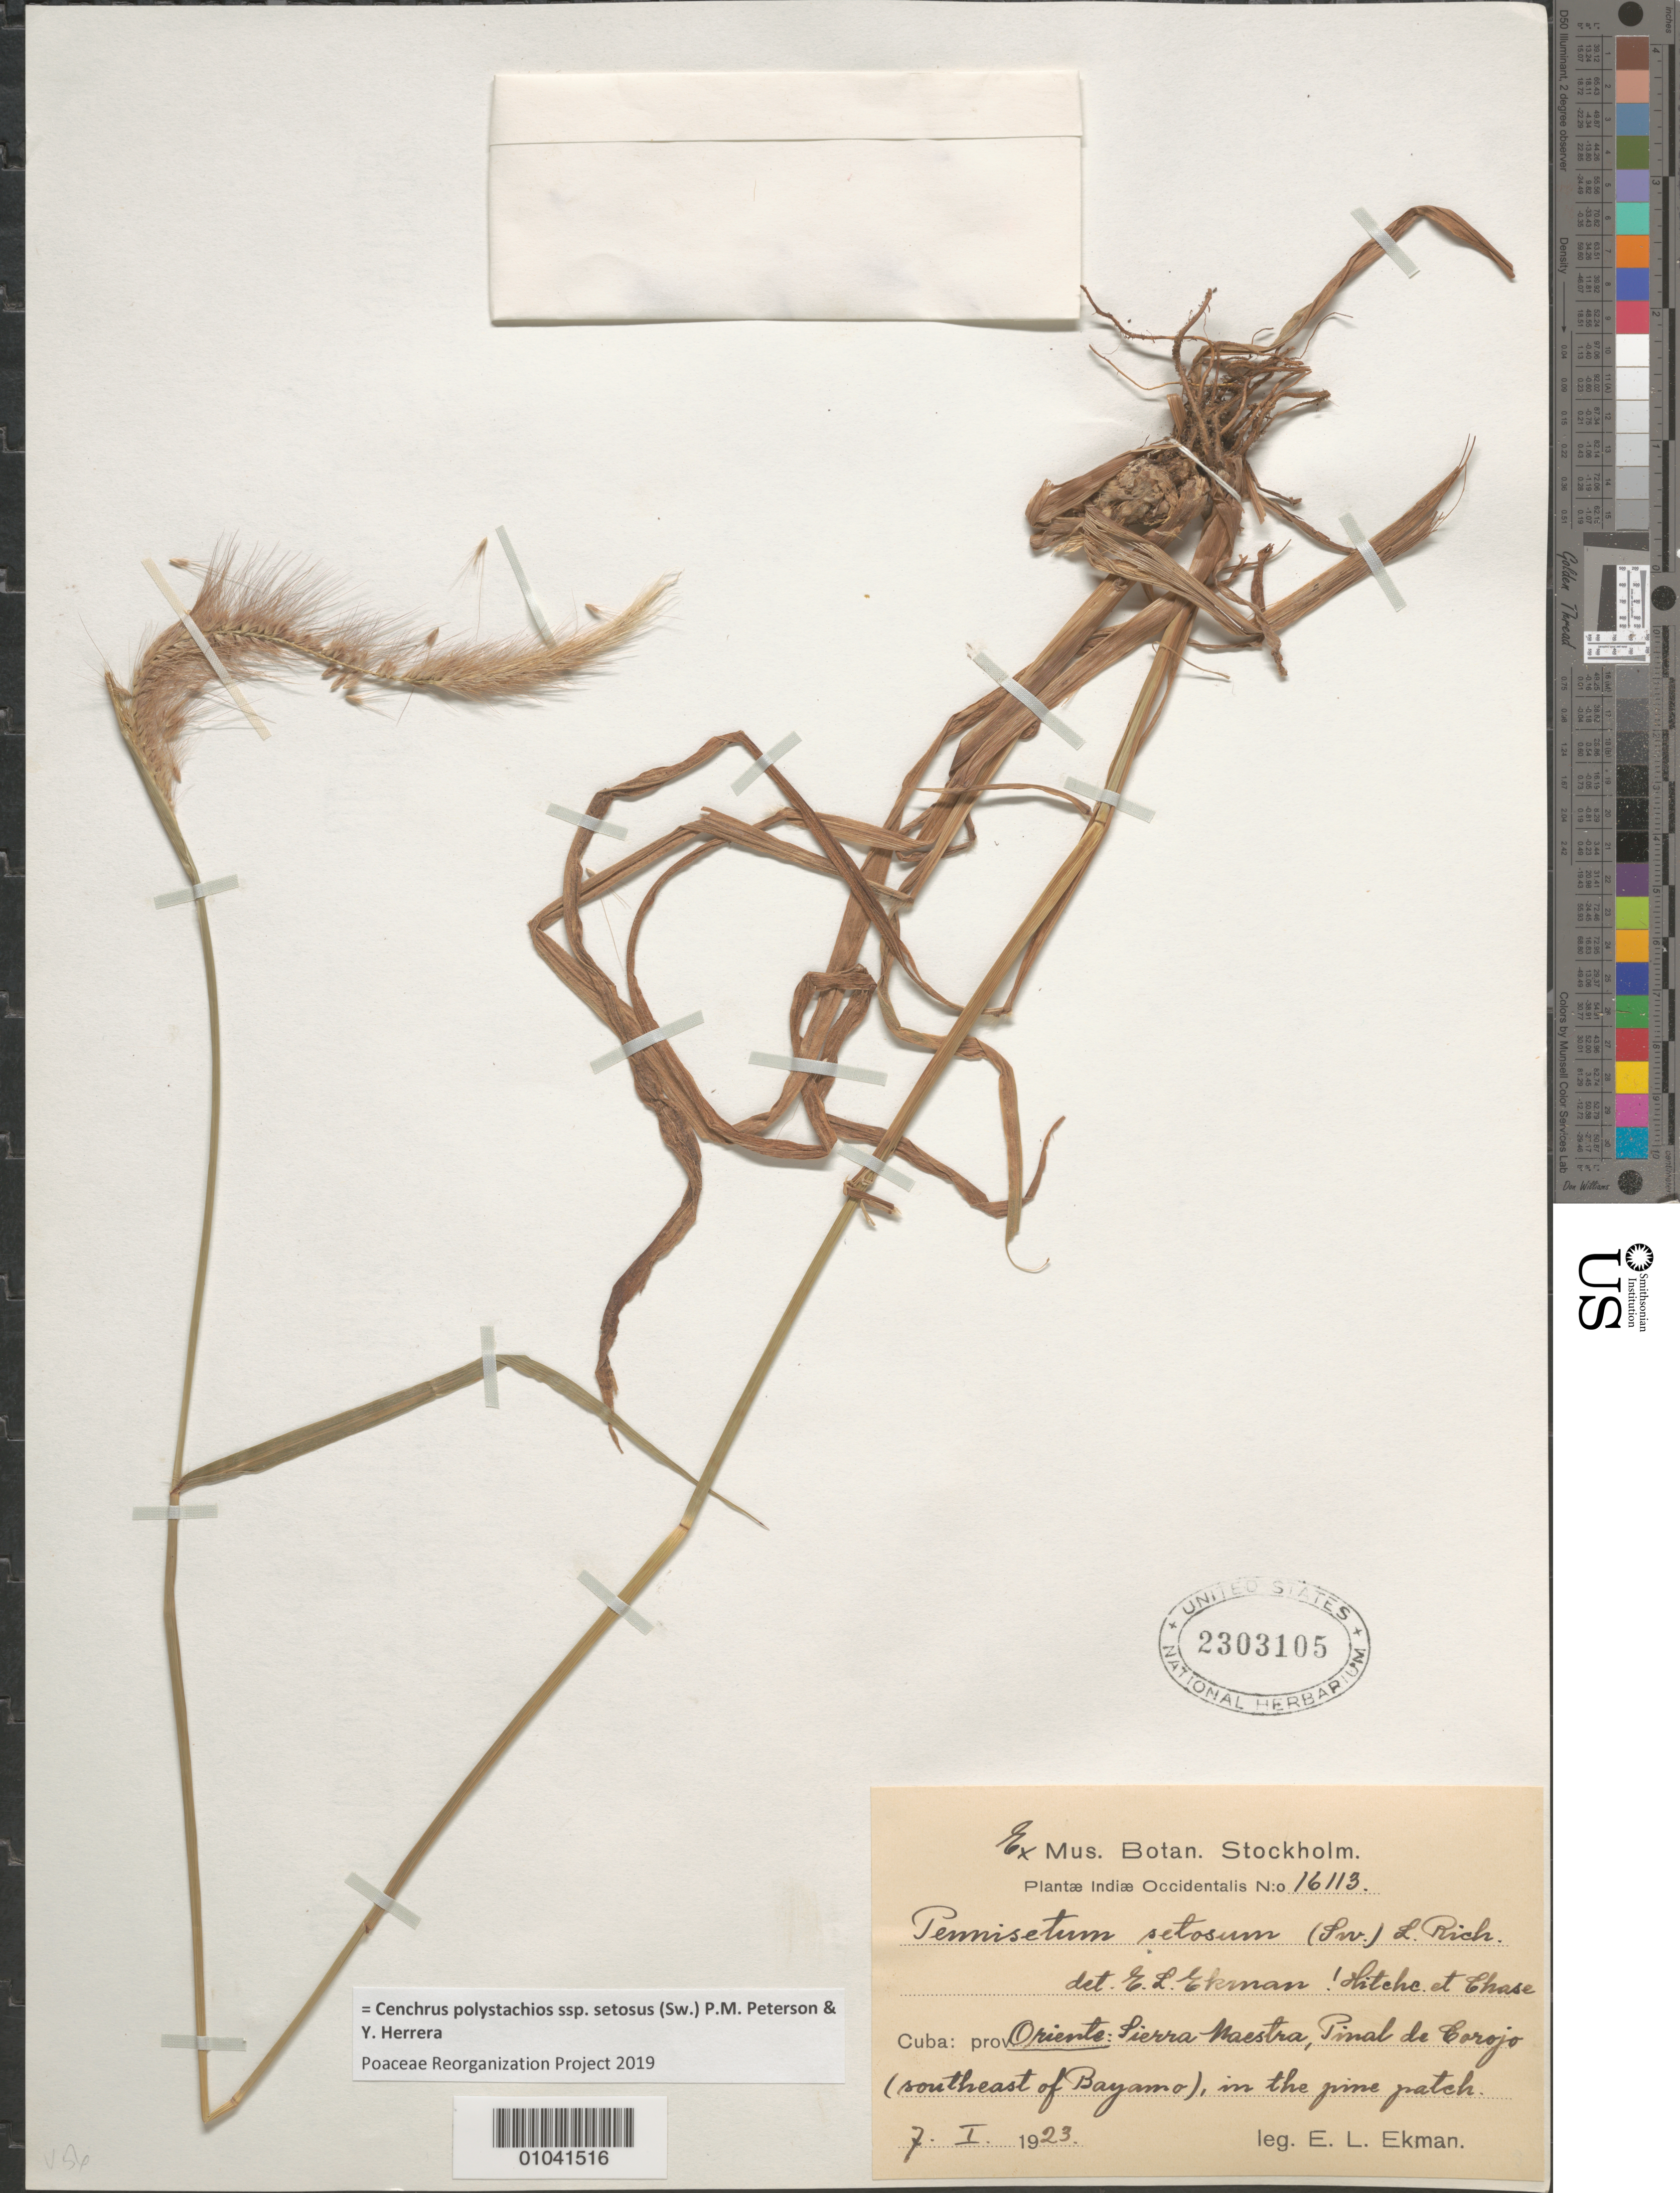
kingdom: Plantae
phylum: Tracheophyta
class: Liliopsida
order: Poales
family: Poaceae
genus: Cenchrus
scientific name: Cenchrus polystachios subsp. setosus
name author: (Sw.) P.M. Peterson & Y. Herrera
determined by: Poaceae Reorganization Project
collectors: E. L. Ekman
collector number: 16113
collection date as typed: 07 Jan 1923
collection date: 1923-01-07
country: Cuba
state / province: Oriente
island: Cuba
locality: Sierra Naestra, Pinal de Corojo (SE of Bayamo)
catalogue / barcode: US 2303105